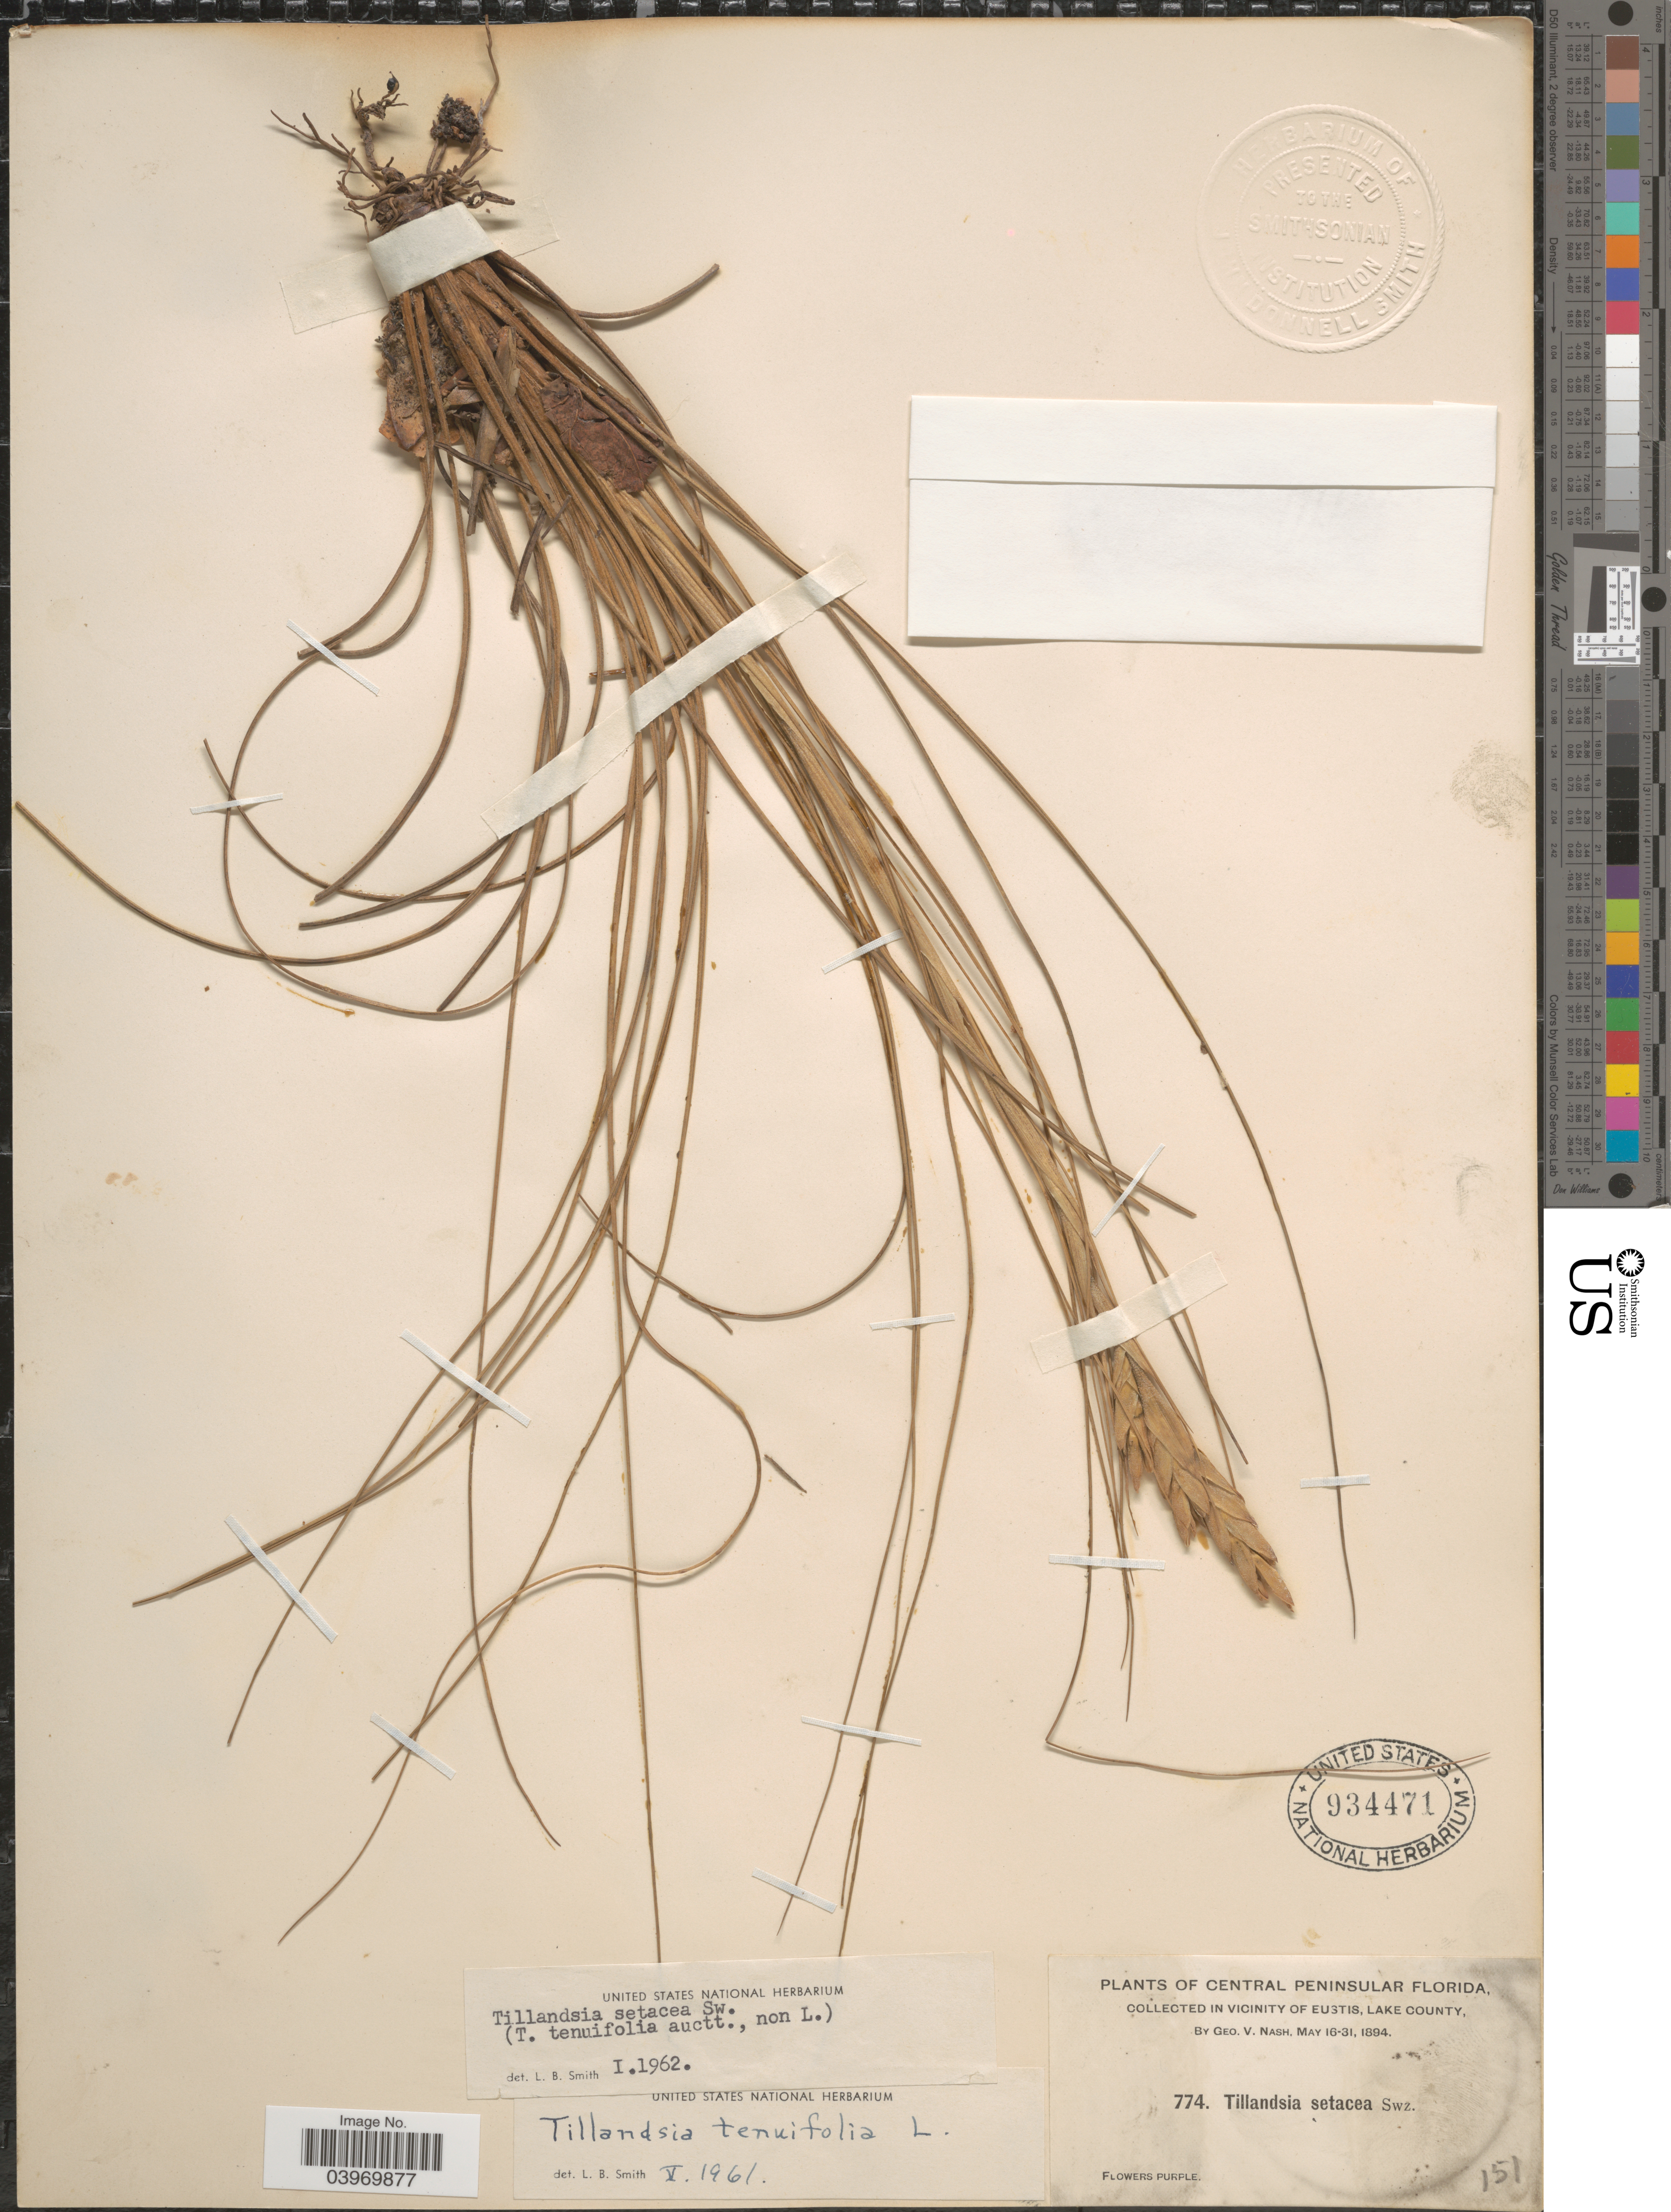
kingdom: Plantae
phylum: Tracheophyta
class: Liliopsida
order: Poales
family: Bromeliaceae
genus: Tillandsia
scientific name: Tillandsia setacea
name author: Sw.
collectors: G. V. Nash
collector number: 774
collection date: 1894-05-16/1894-05-31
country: United States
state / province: Florida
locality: Central Peninsular Florida. In vicinity of Eustis, Lake County.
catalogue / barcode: US 934471